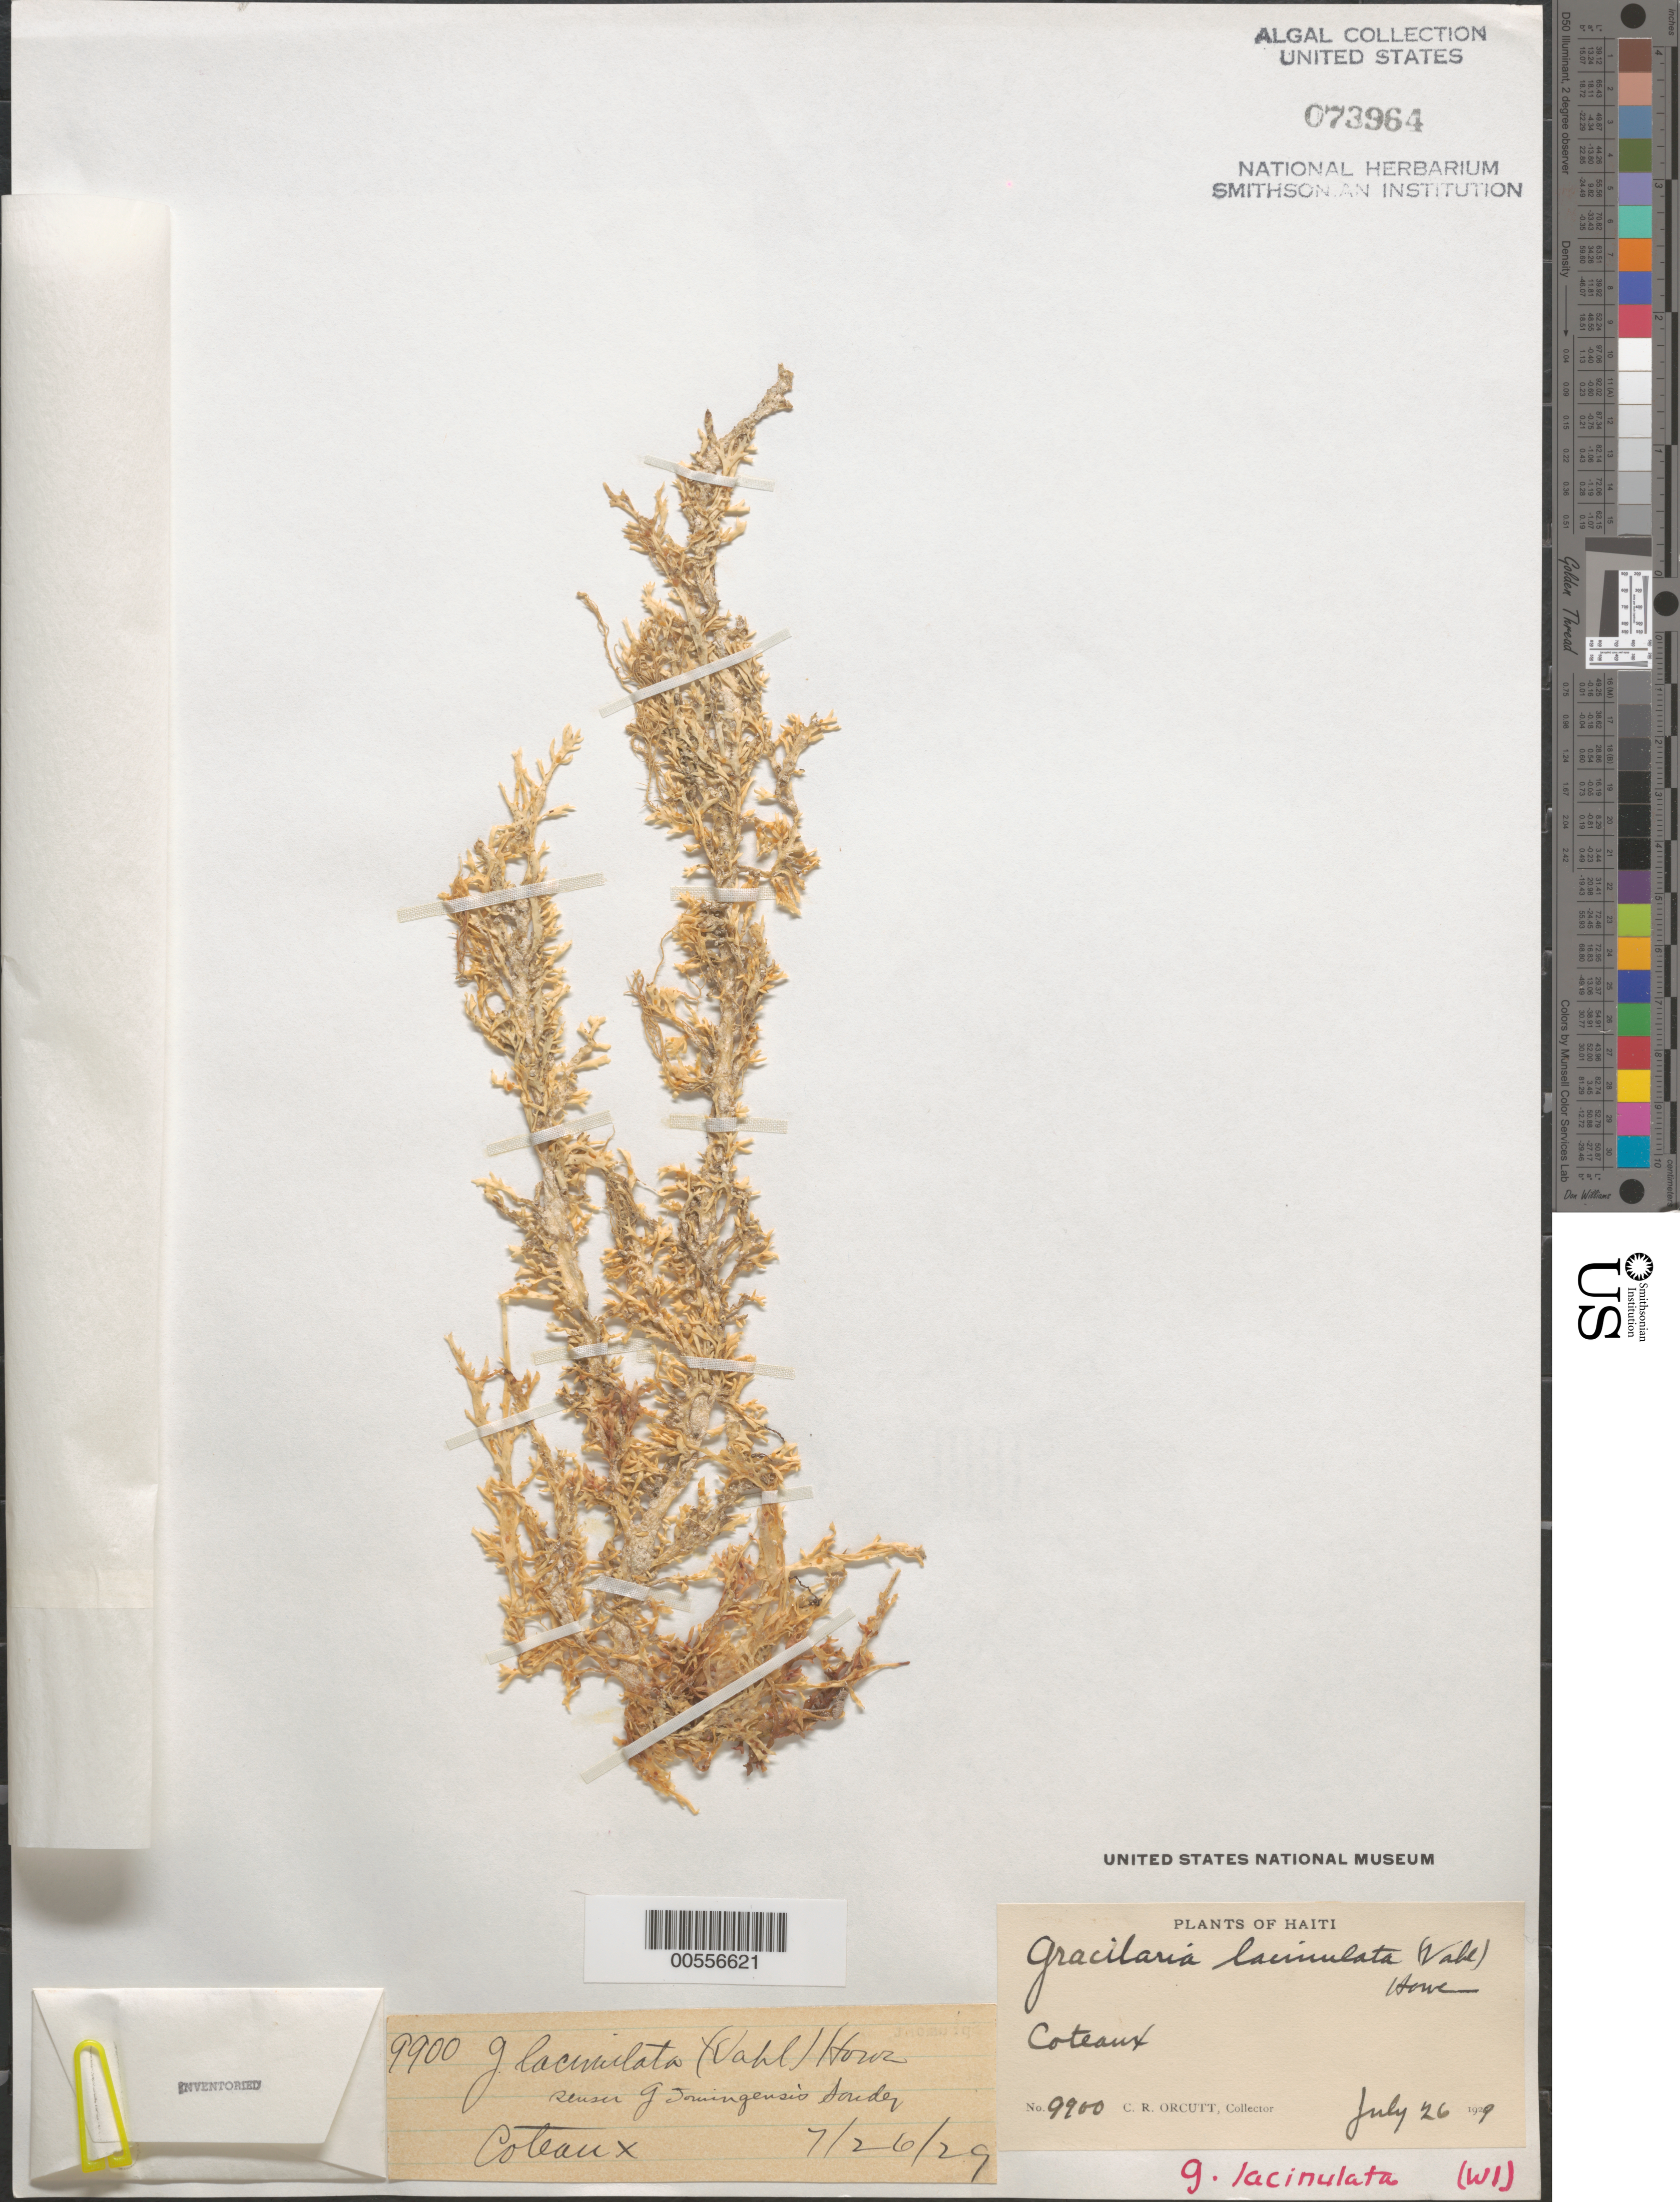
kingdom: Plantae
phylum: Rhodophyta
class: Florideophyceae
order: Gracilariales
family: Gracilariaceae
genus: Gracilaria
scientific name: Gracilaria isabellana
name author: Gurgel et al. in I.A. Abbott & McDermid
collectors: C. R. Orcutt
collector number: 9900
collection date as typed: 26 Jul 1929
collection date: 1929-07-26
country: Haiti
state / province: Sud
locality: Coteaux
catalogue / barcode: US 73964